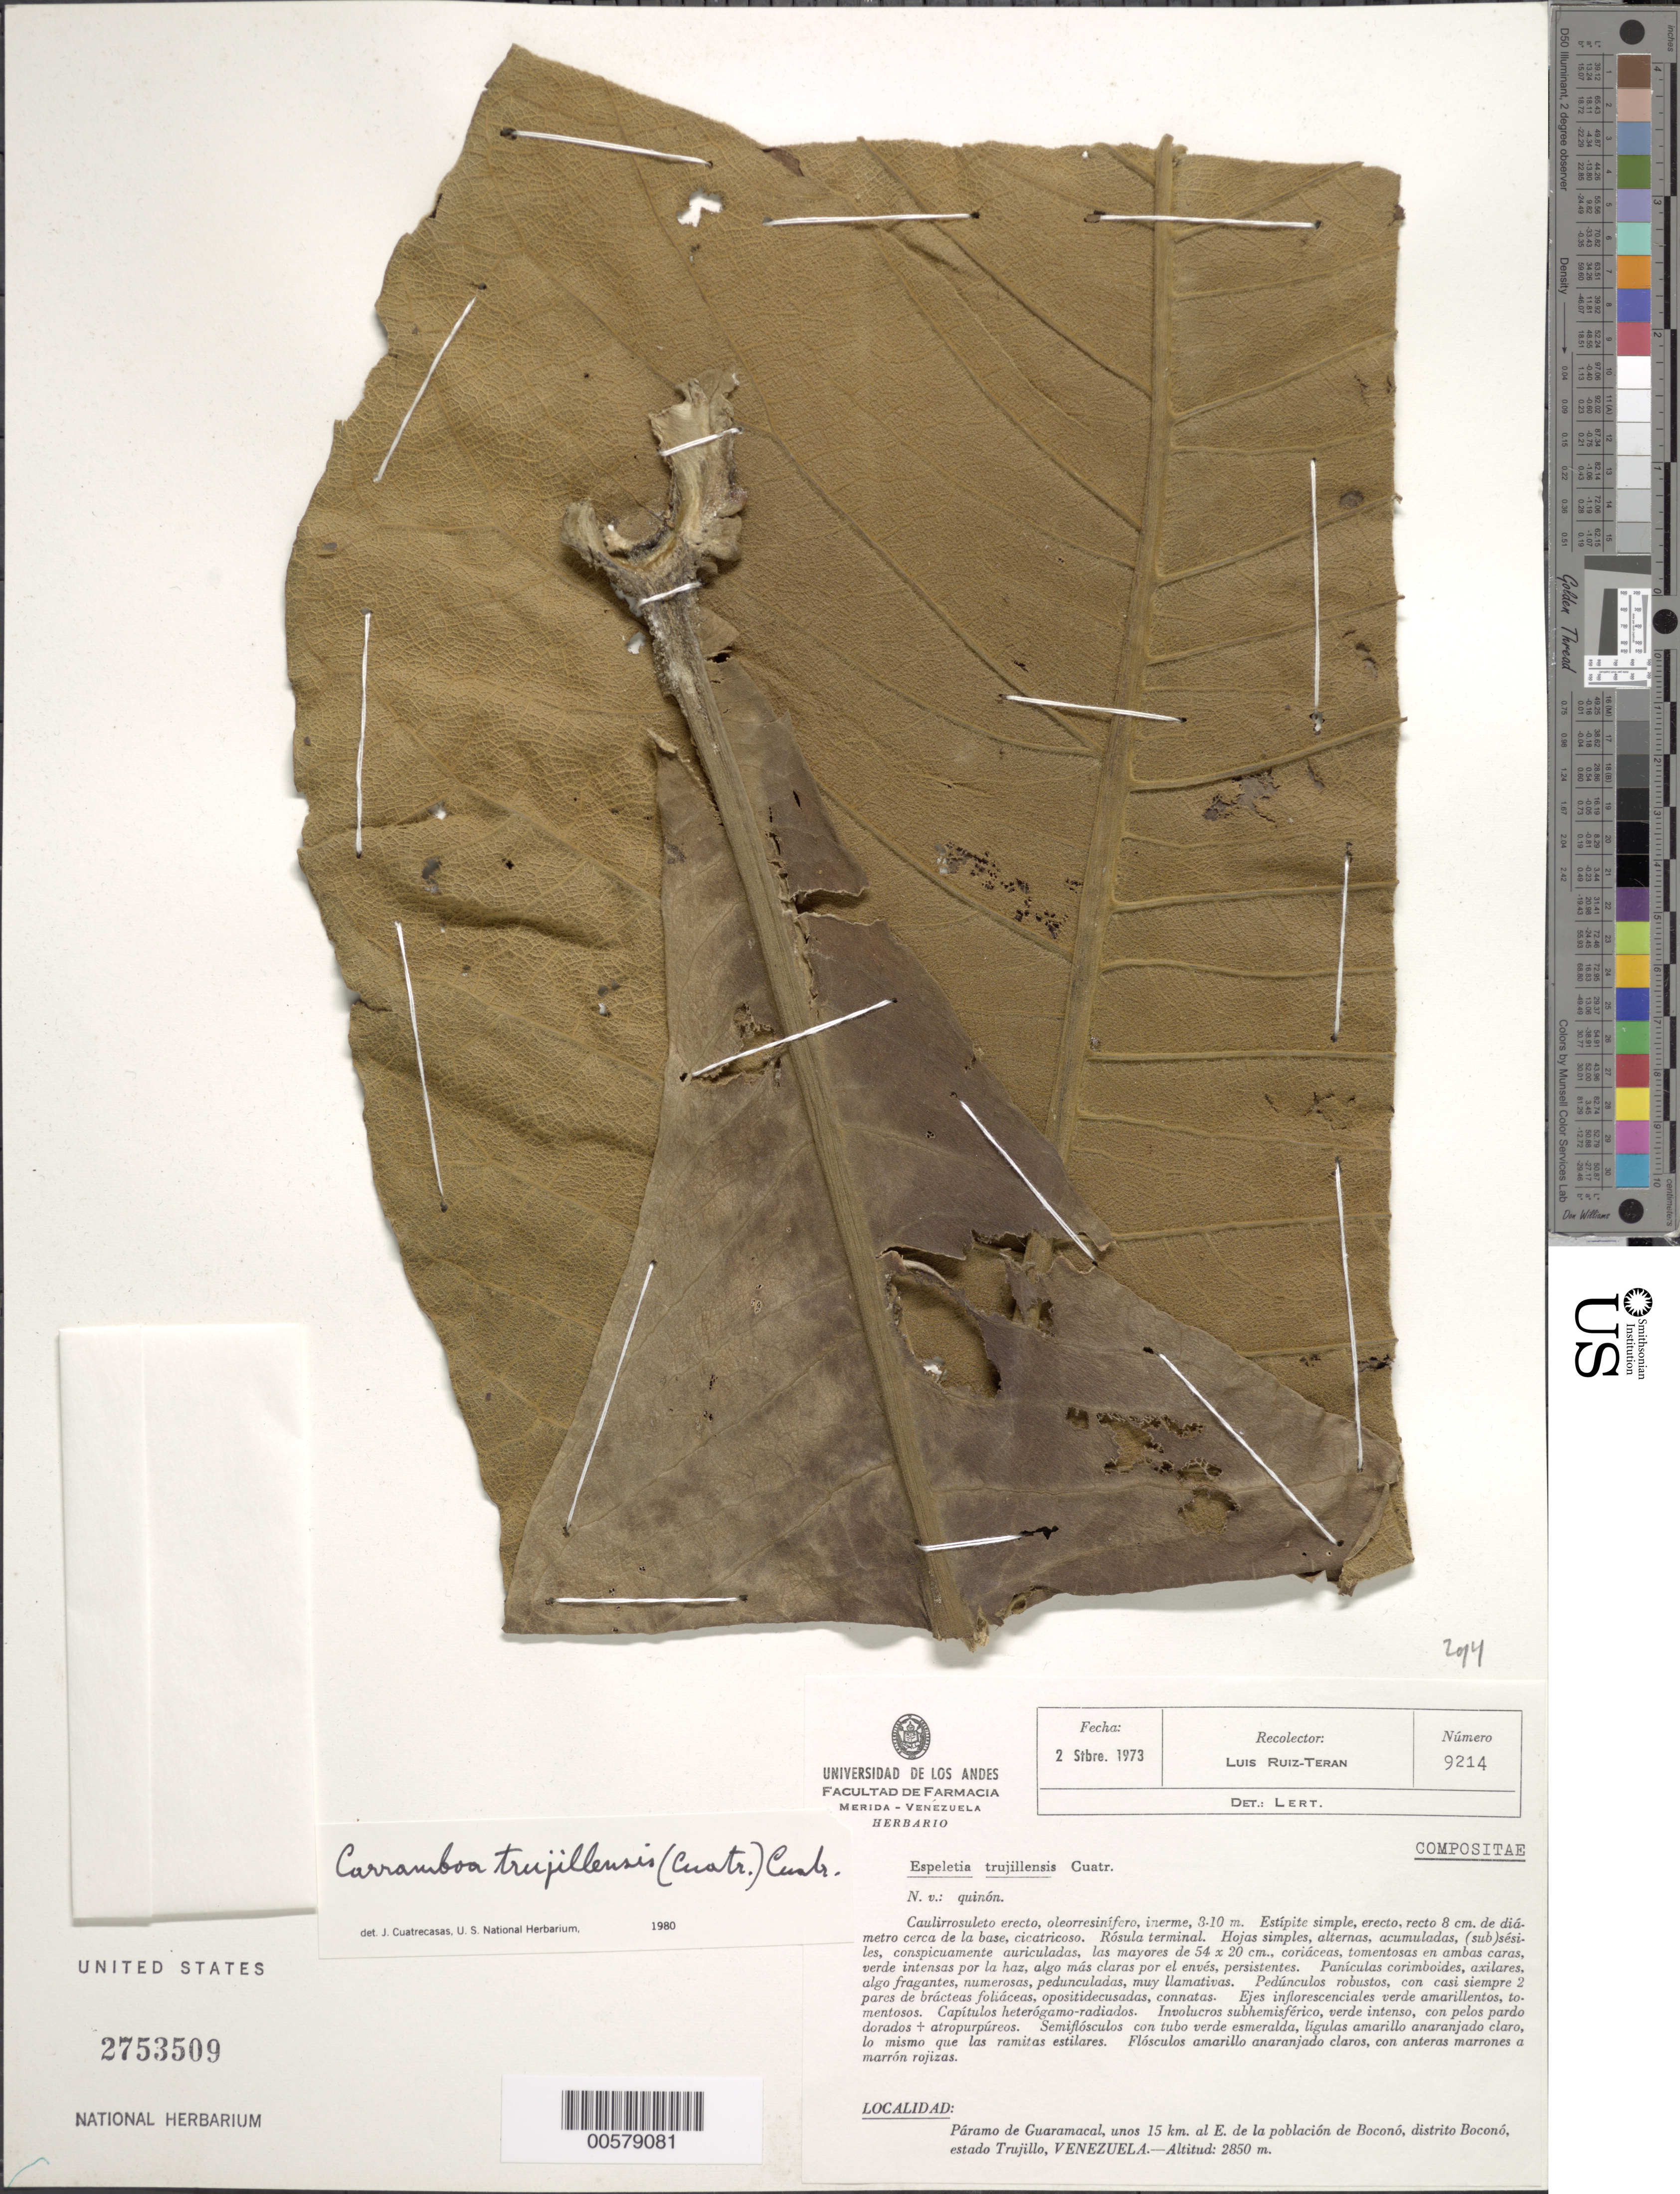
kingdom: Plantae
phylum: Tracheophyta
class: Magnoliopsida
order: Asterales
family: Asteraceae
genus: Carramboa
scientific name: Carramboa trujillensis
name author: (Cuatrec.) Cuatrec.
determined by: Cuatrecasas, J.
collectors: L. E. Ruíz-Terán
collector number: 9214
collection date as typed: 02 Sep 1973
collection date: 1973-09-02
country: Venezuela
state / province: Trujillo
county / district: Boconó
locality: Páramo de Guaramacal, 15 km E de Boconó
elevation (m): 2850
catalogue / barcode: US 2753509